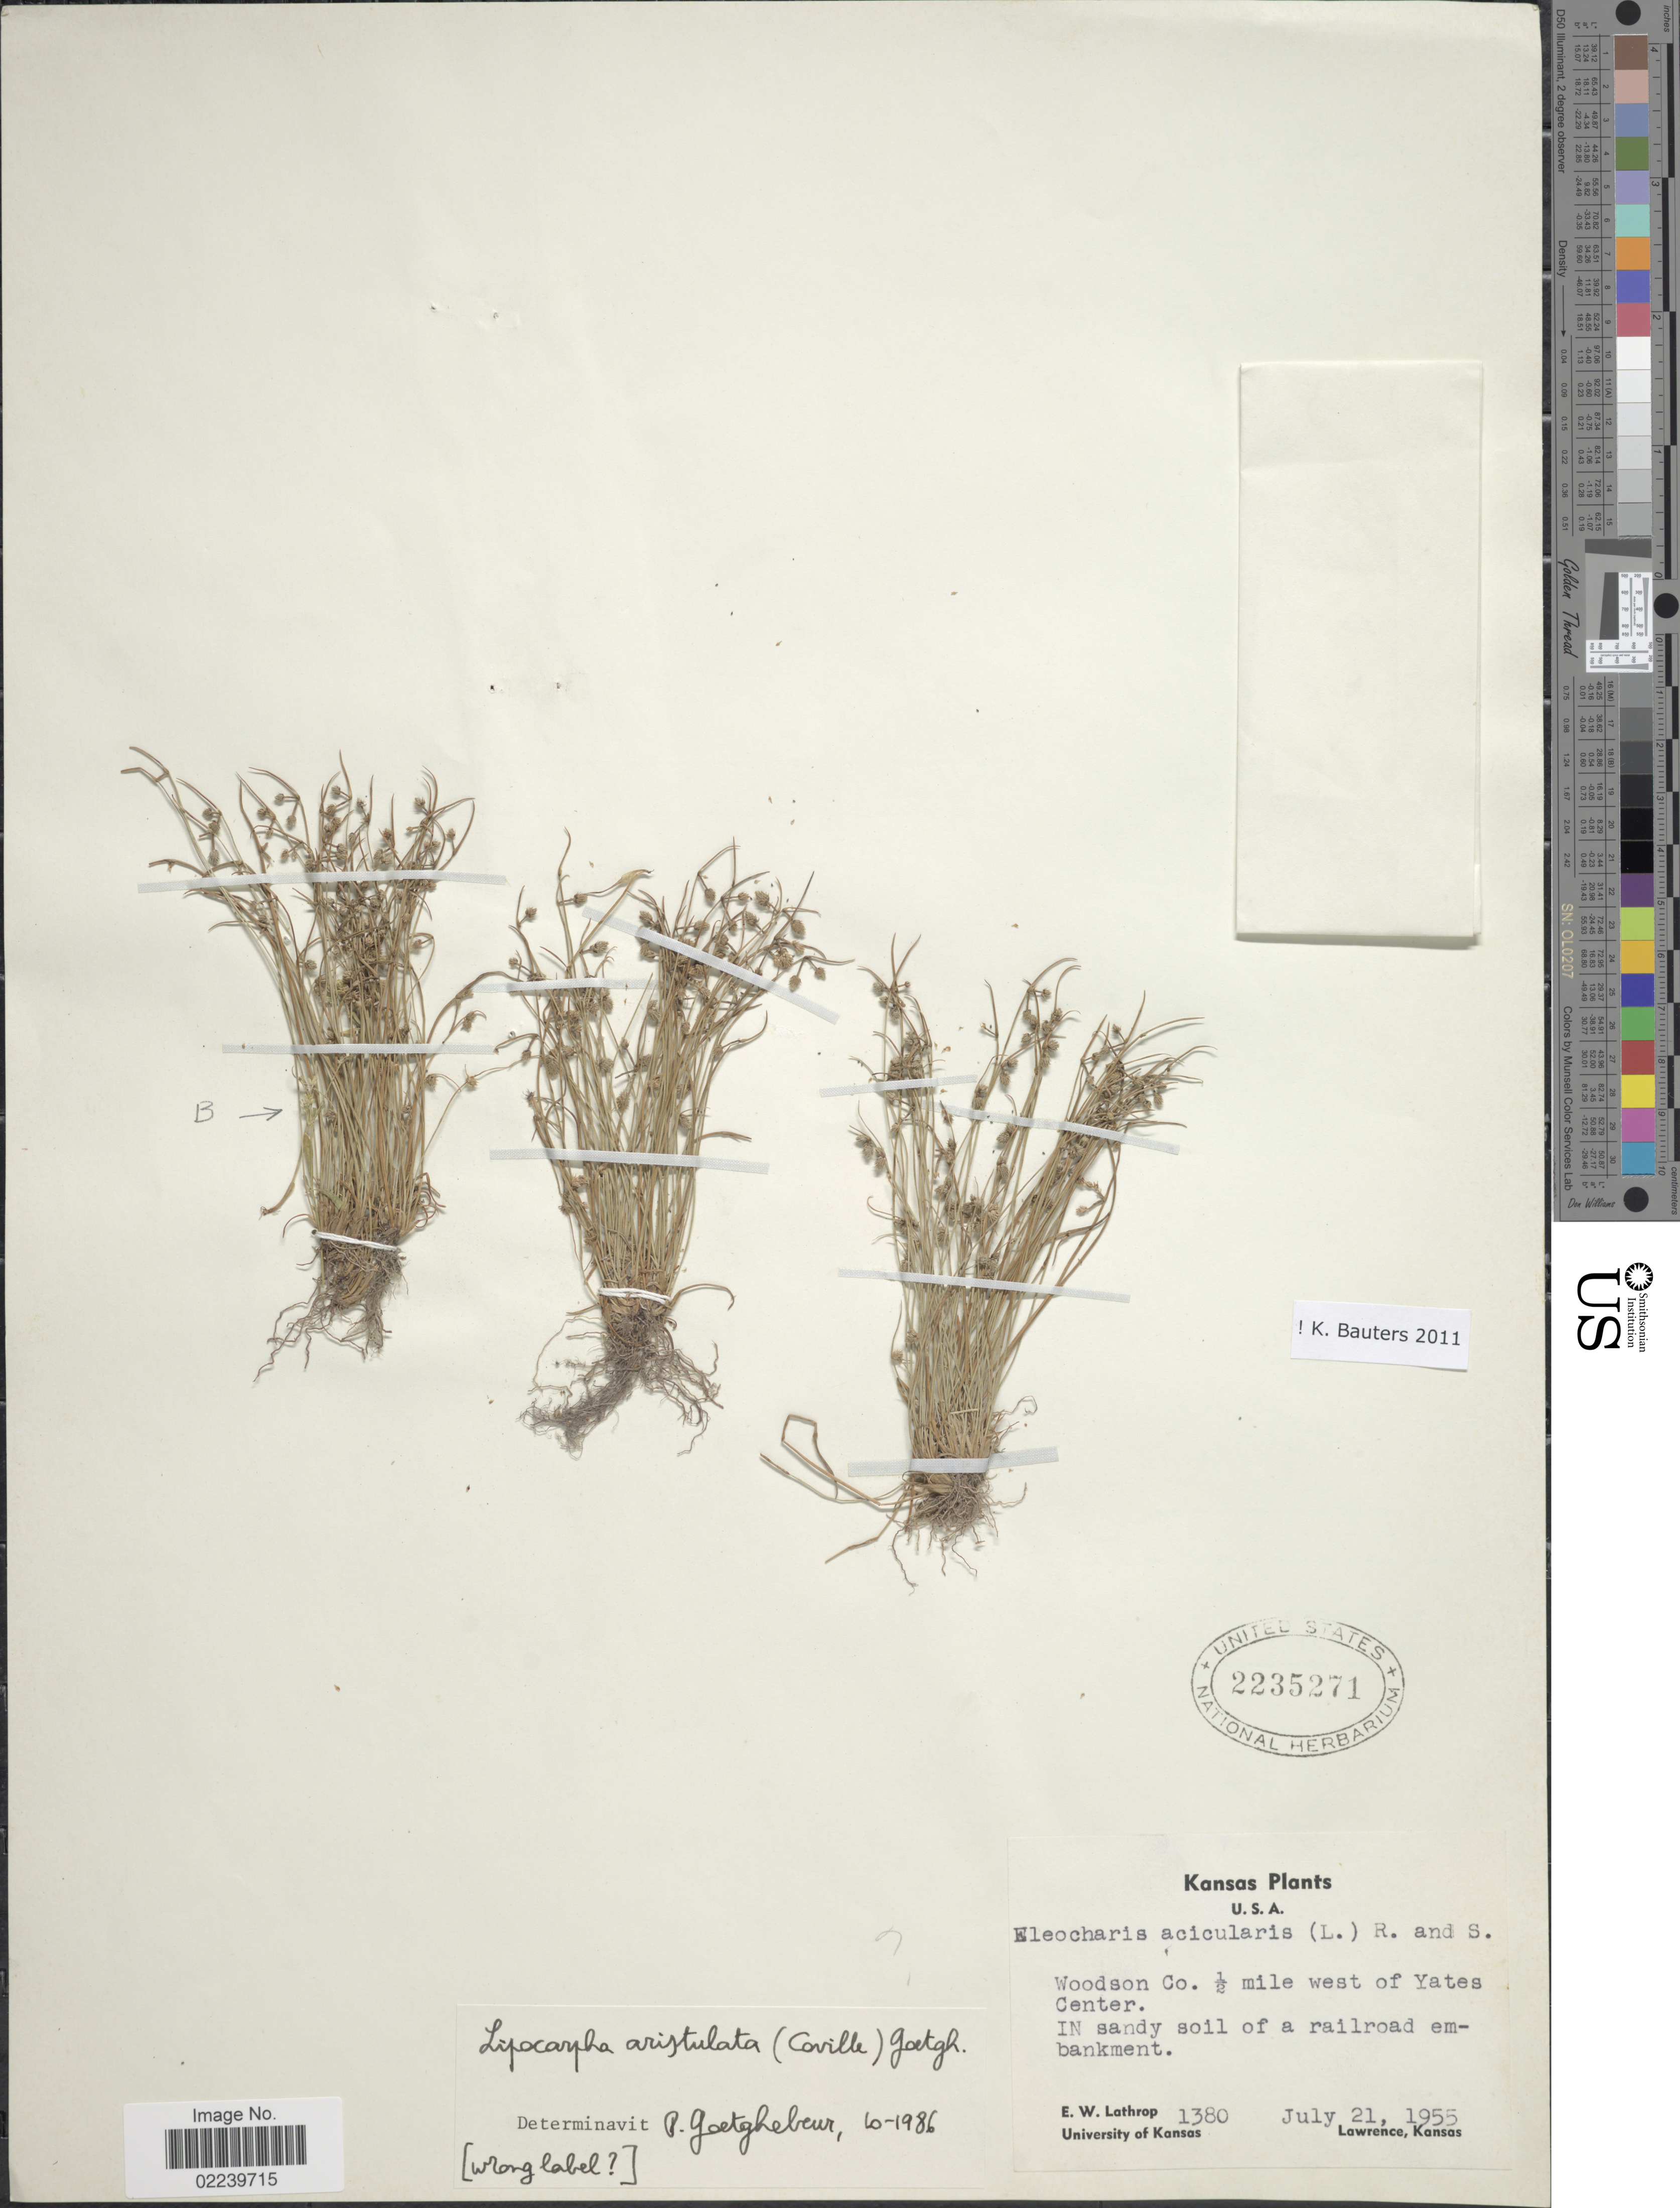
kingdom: Plantae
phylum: Tracheophyta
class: Liliopsida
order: Poales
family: Cyperaceae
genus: Cyperus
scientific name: Cyperus aristulatus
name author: (Coville) Bauters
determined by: Strong, M. T., (US), Smithsonian Institution - National Museum of Natural History (UNITED STATES)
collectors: E. W. Lathrop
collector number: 1380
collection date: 1955-07-21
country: United States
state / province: Kansas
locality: Woodson Co., ½ mile west of Yates Center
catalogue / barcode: US 2235271